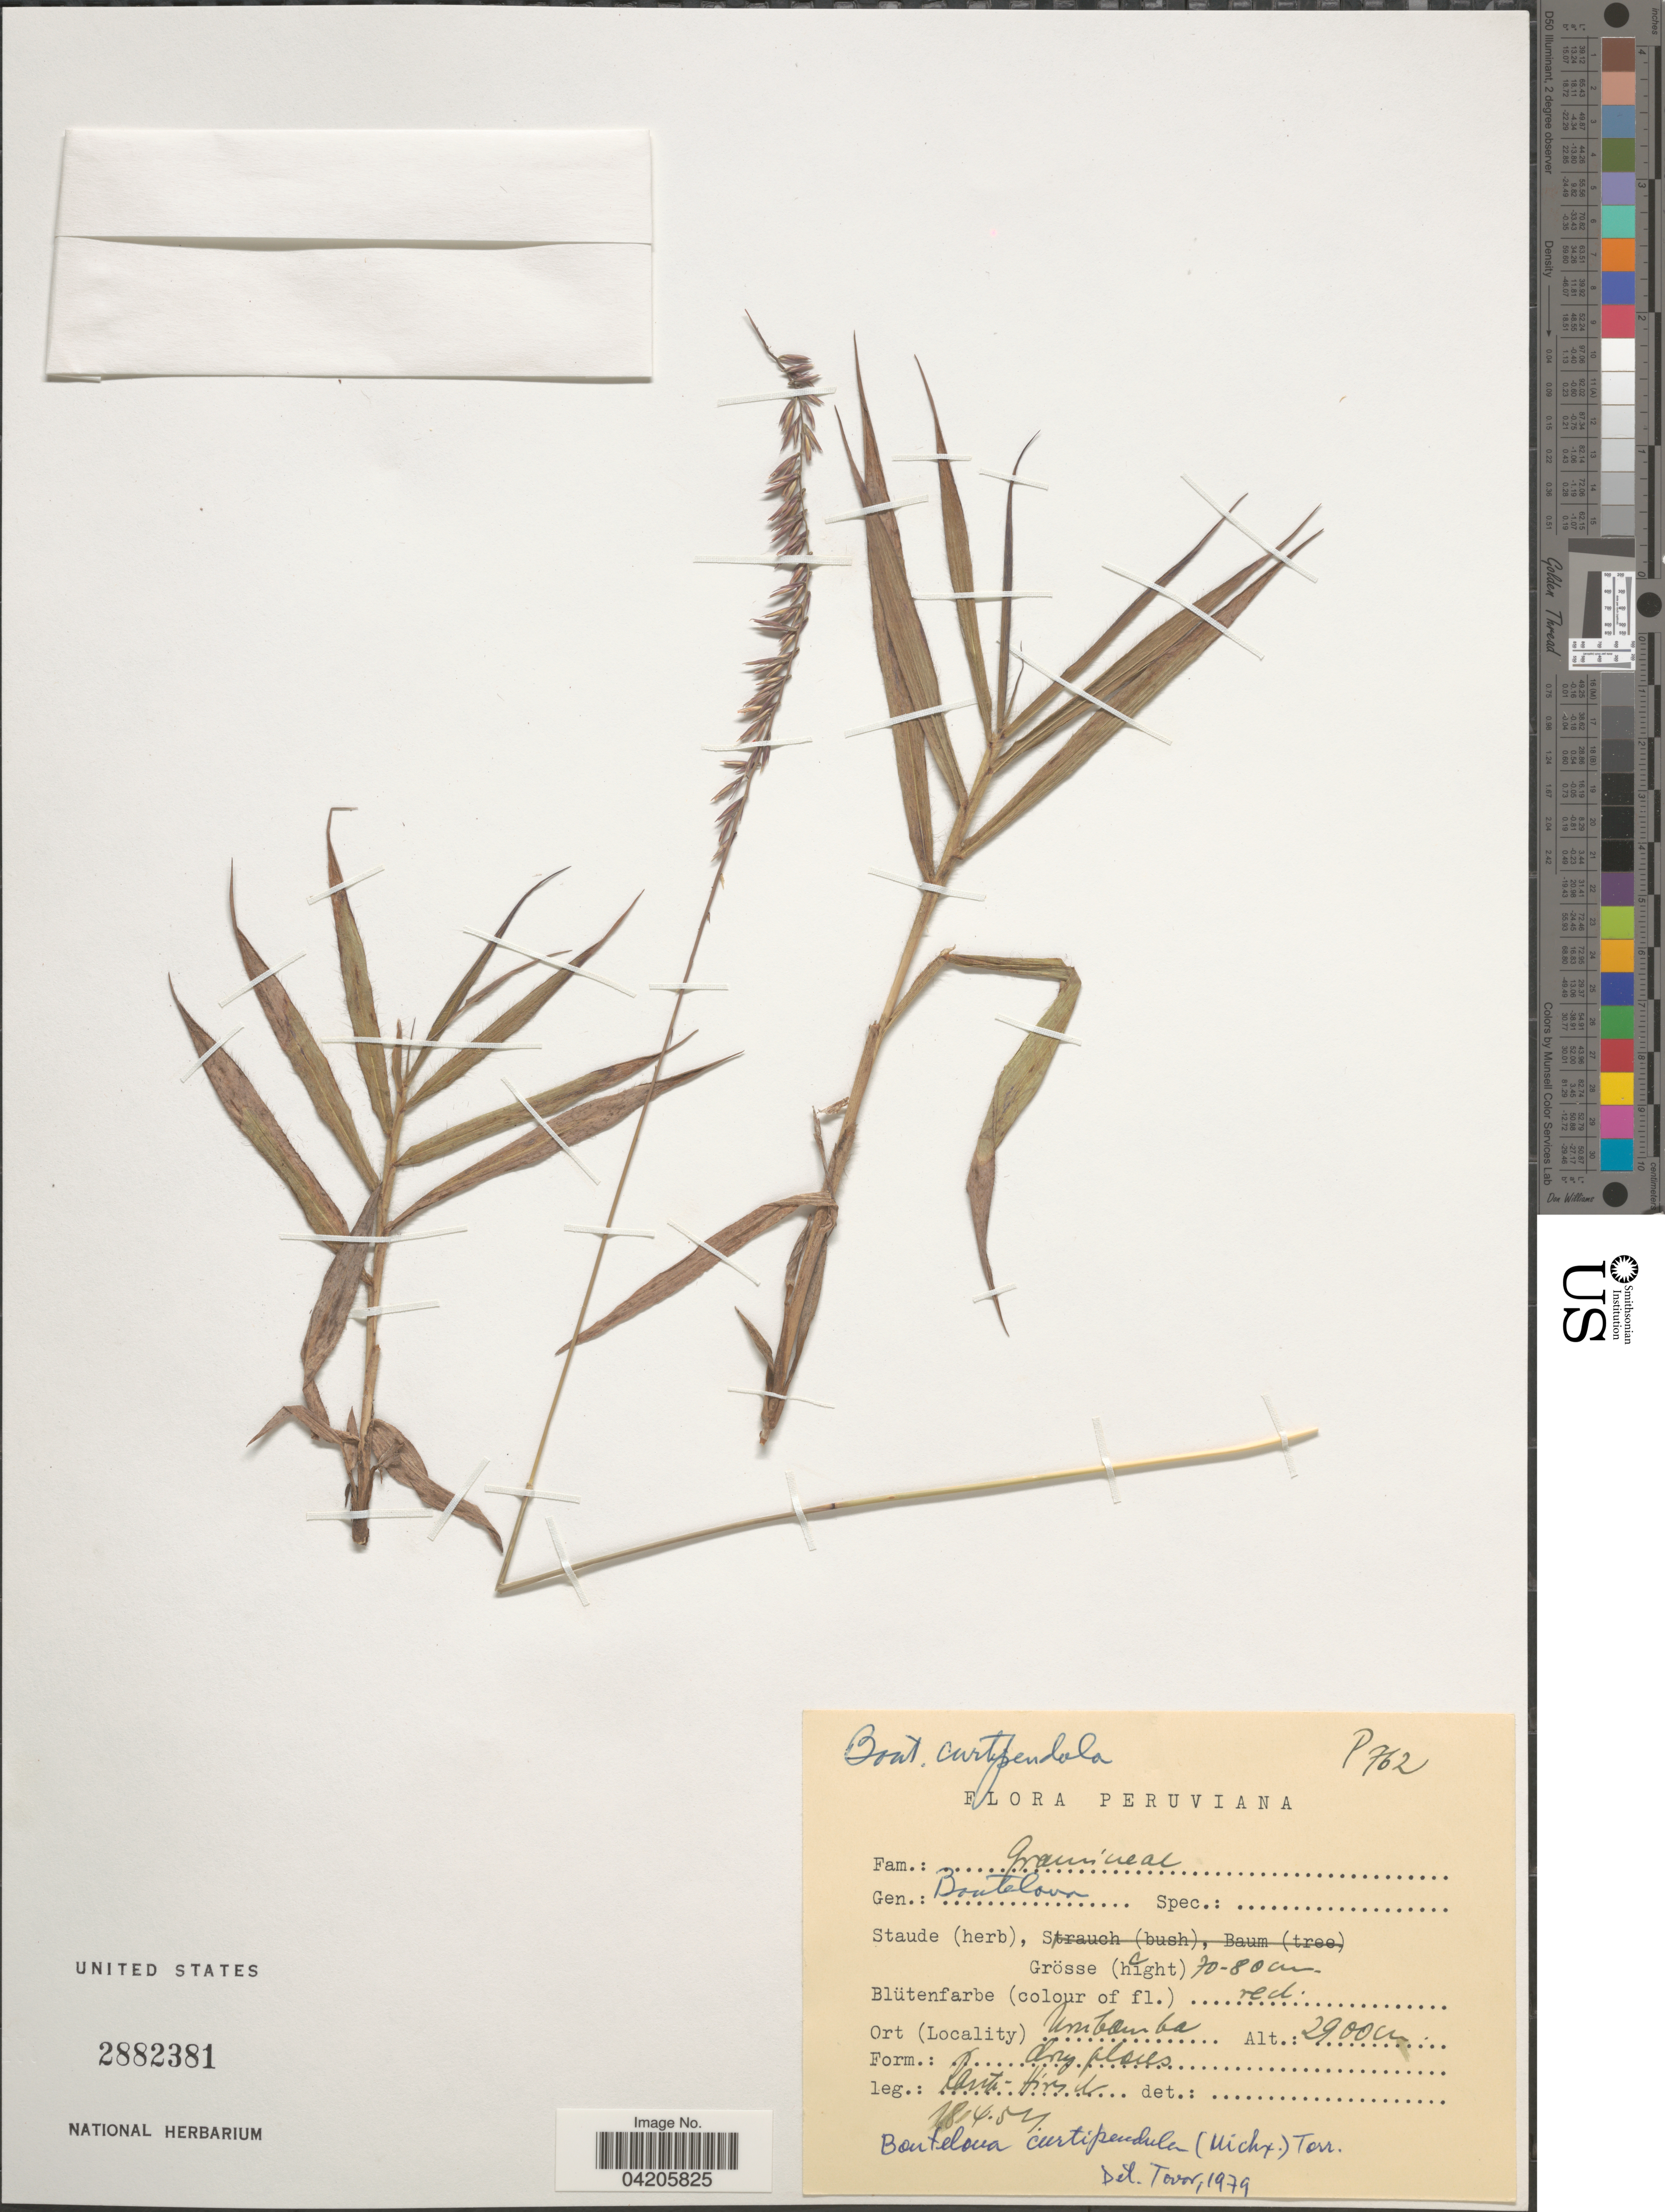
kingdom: Plantae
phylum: Tracheophyta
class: Liliopsida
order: Poales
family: Poaceae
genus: Bouteloua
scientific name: Bouteloua curtipendula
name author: (Michx.) Torr.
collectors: -. Rauh & Hirsch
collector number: P762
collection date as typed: Transcribed d/m/y: 18/4/54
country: Peru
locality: Urubamba.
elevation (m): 2900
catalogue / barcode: US 2882381